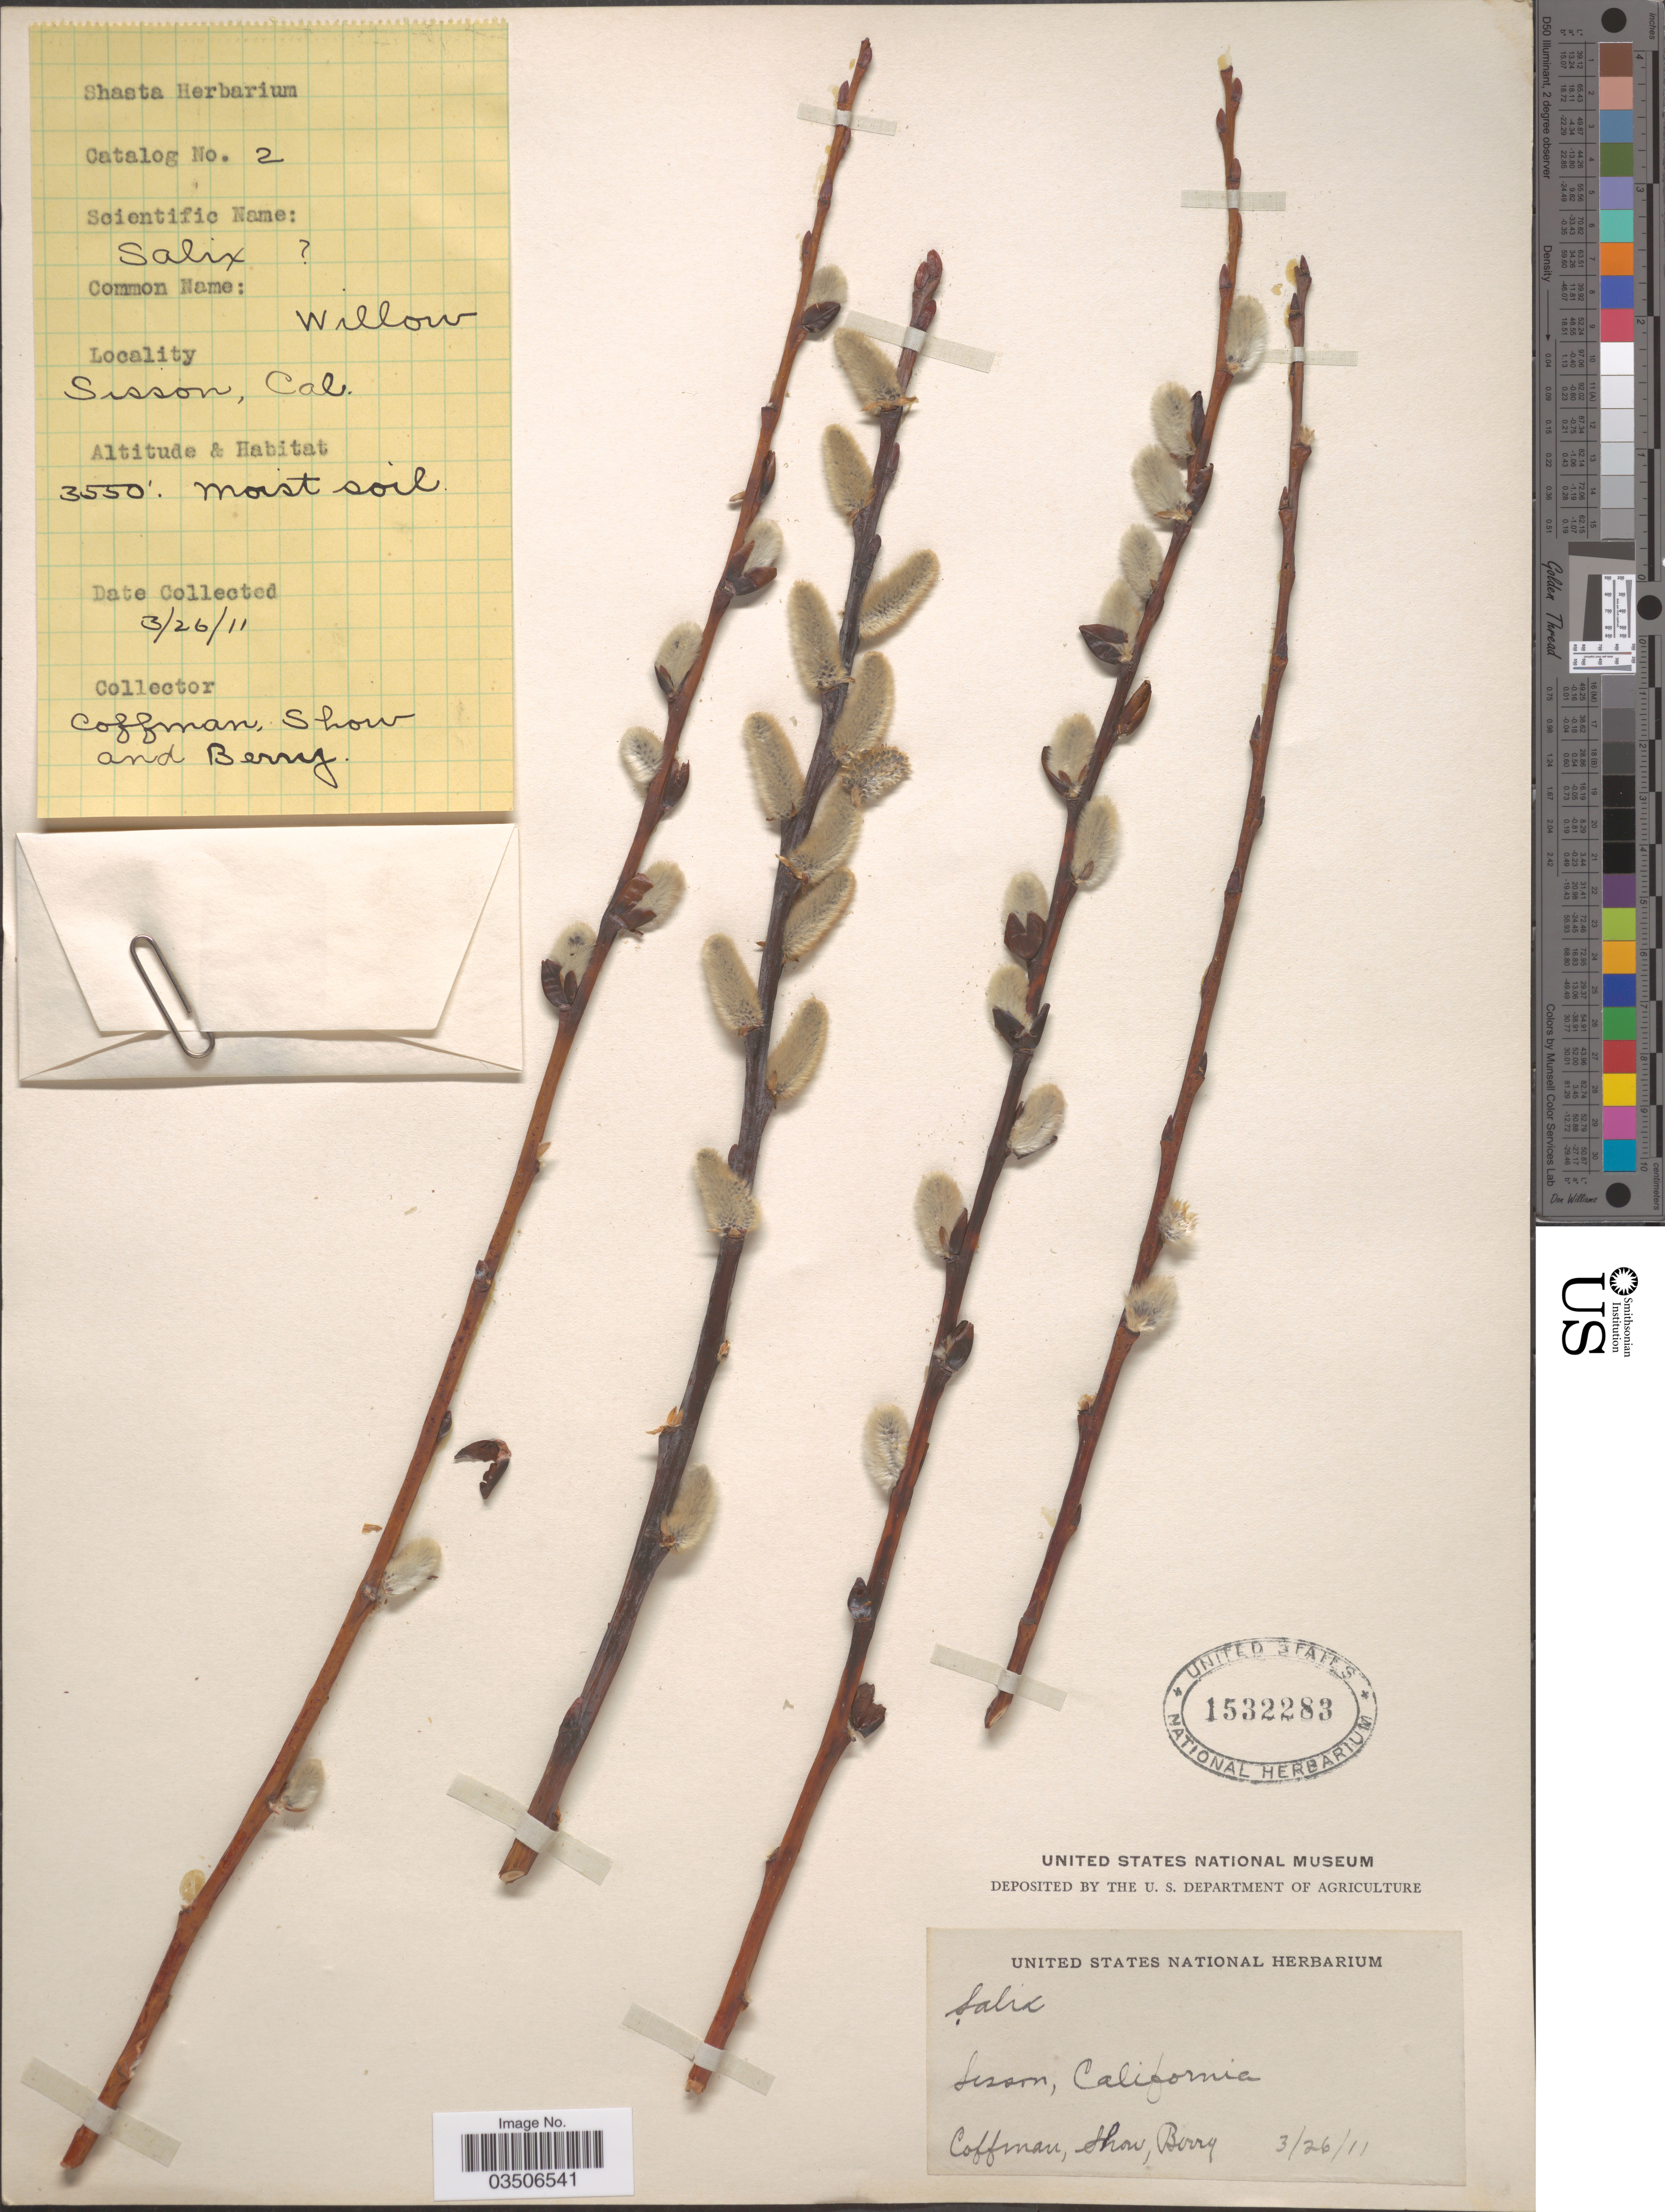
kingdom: Plantae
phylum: Tracheophyta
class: Magnoliopsida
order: Malpighiales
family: Salicaceae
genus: Salix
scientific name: Salix cordata x S. sericea Marshall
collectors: Coffman, Show & Berry, --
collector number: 2?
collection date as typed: Transcribed d/m/y: 26/3/11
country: United States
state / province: California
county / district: Siskiyou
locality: Sisson.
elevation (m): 1082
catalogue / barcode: US 1532283